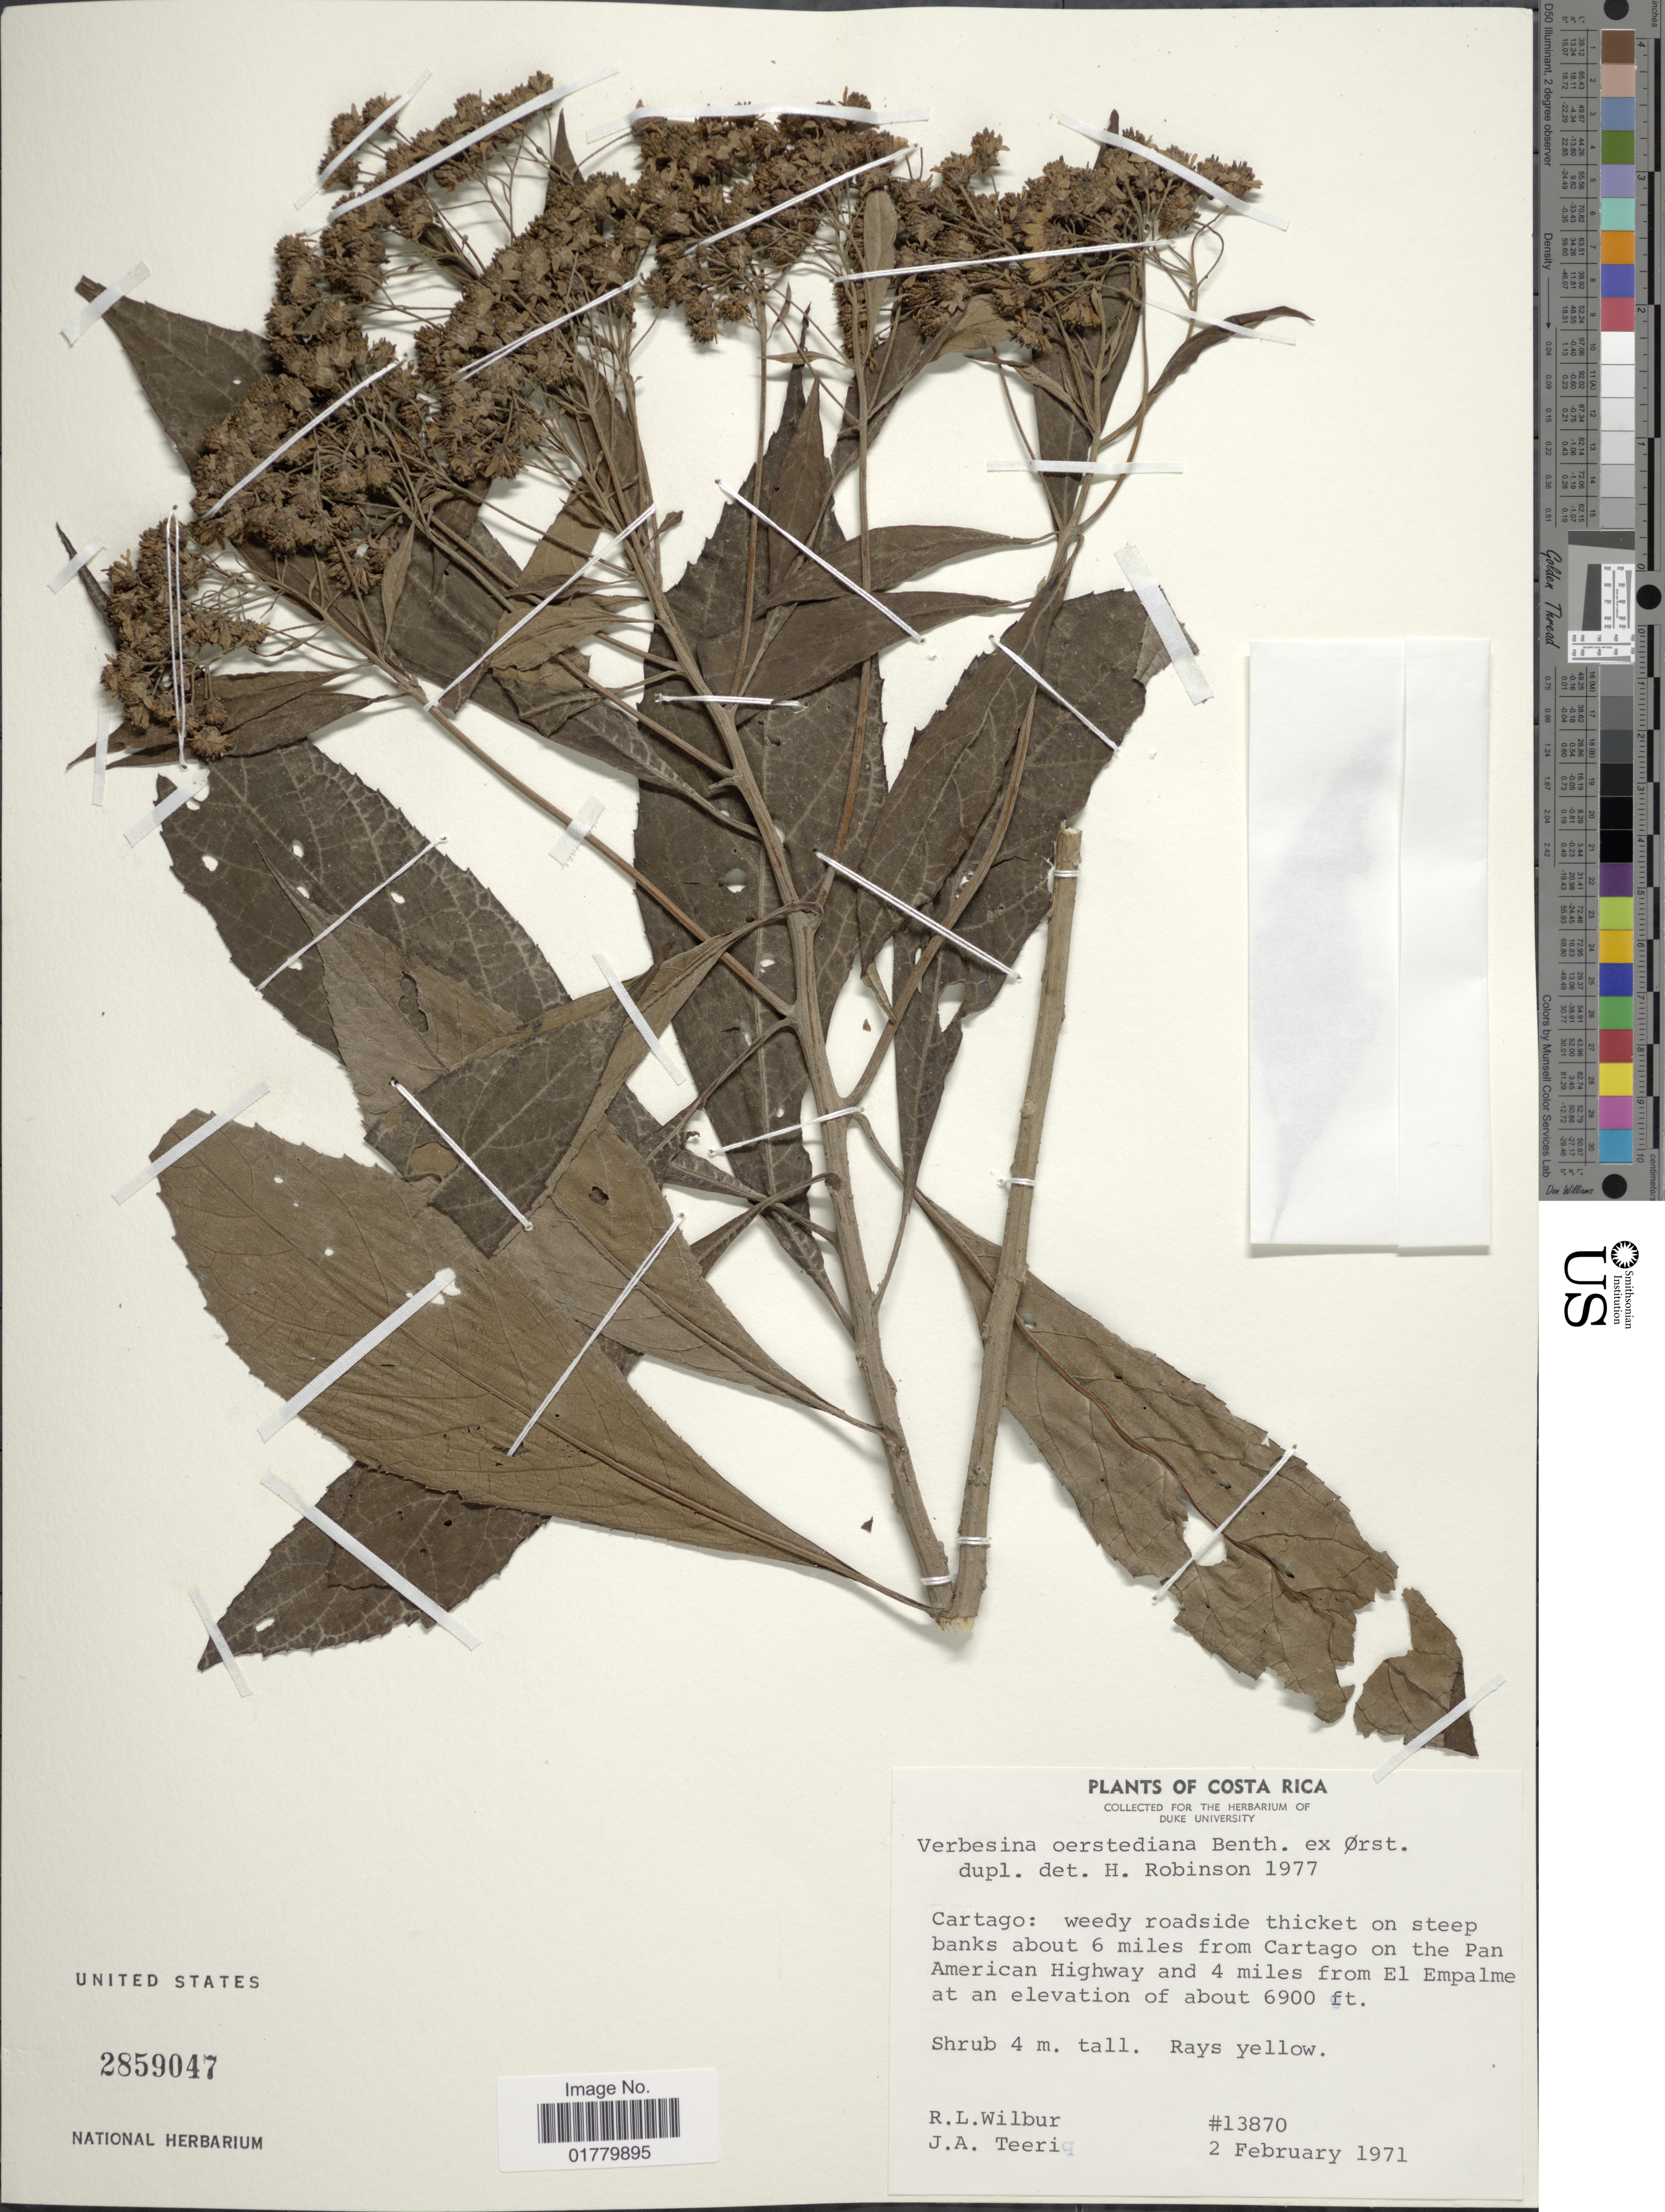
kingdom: Plantae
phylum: Tracheophyta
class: Magnoliopsida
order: Asterales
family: Asteraceae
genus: Verbesina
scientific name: Verbesina oerstediana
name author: Benth. in Oerst.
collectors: R. L. Wilbur & J. Teeri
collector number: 13870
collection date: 1971-02-02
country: Costa Rica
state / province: Cartago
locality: Weedy roadside thicket on steep banks about 6 miles from Cartago on the Pan American Highway and 4 miles from El Empalme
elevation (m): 2103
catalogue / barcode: US 2859047